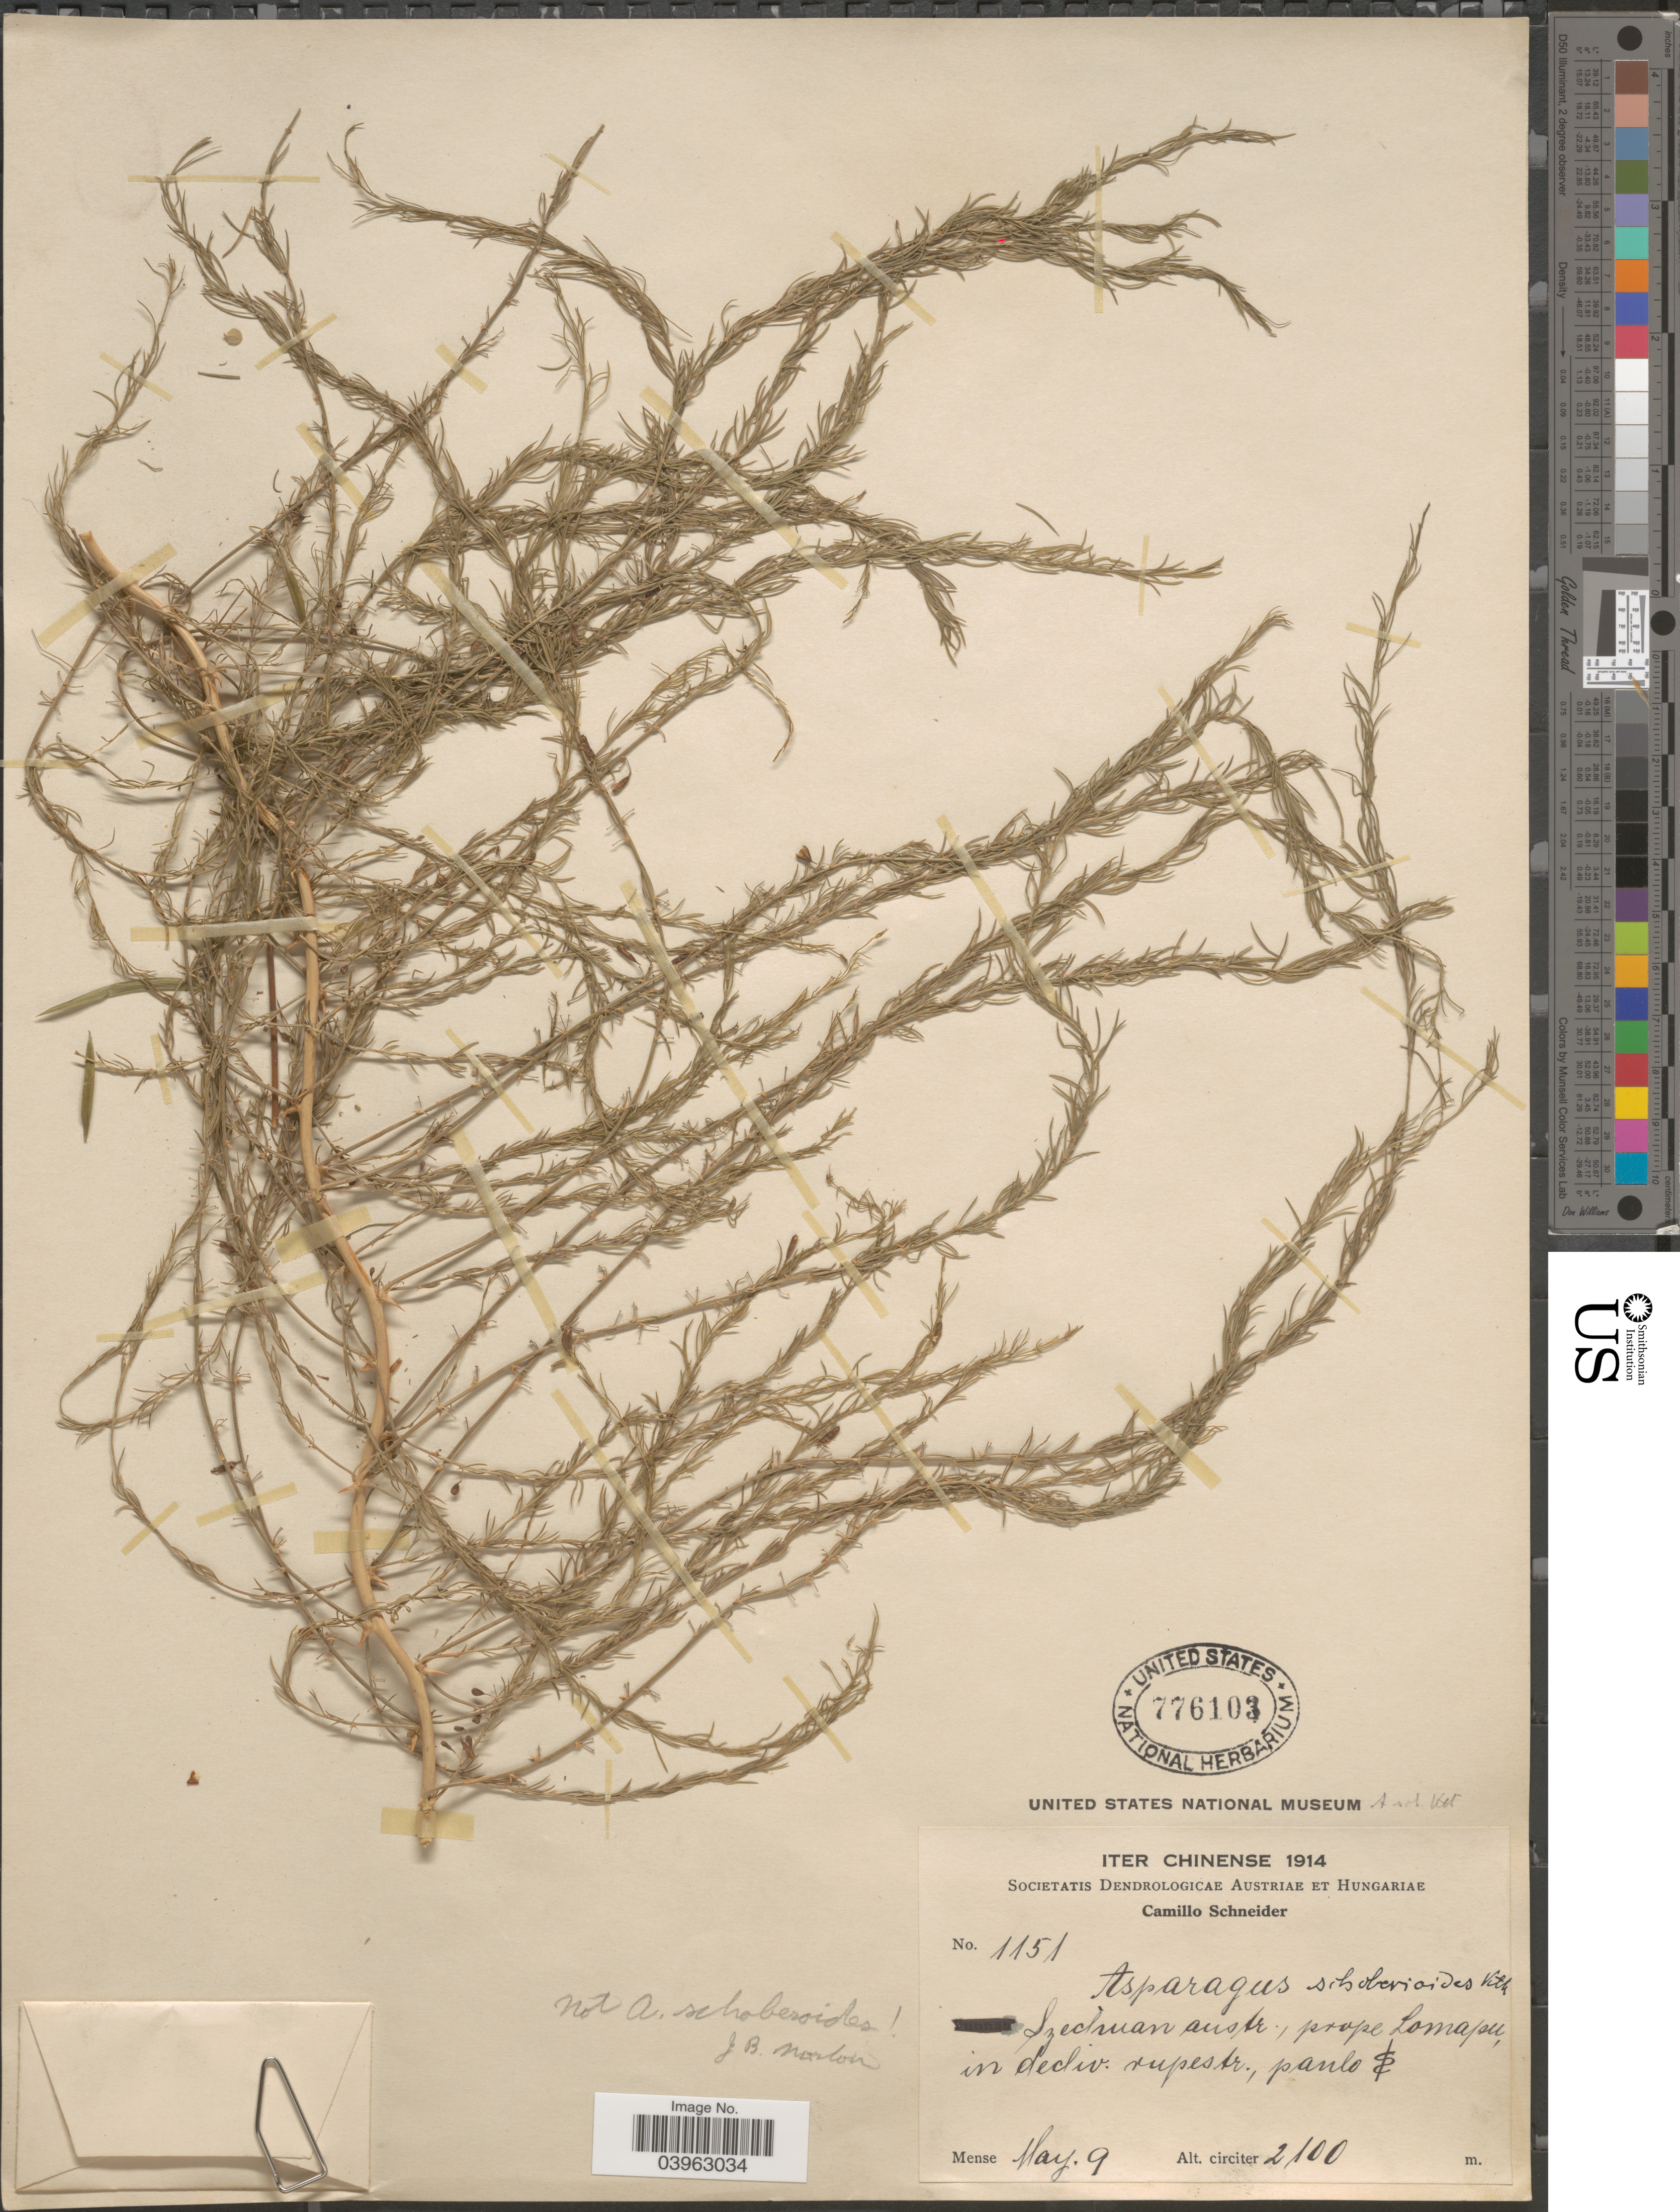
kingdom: Plantae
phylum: Tracheophyta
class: Liliopsida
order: Asparagales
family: Asparagaceae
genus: Asparagus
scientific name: Asparagus sp.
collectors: C. K. Schneider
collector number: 1151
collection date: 1914-05-09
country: China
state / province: Sichuan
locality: Iter Chinense. Szechuan austr., prope Lomapu, in decliv. rupestr.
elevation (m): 2100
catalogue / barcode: US 776103